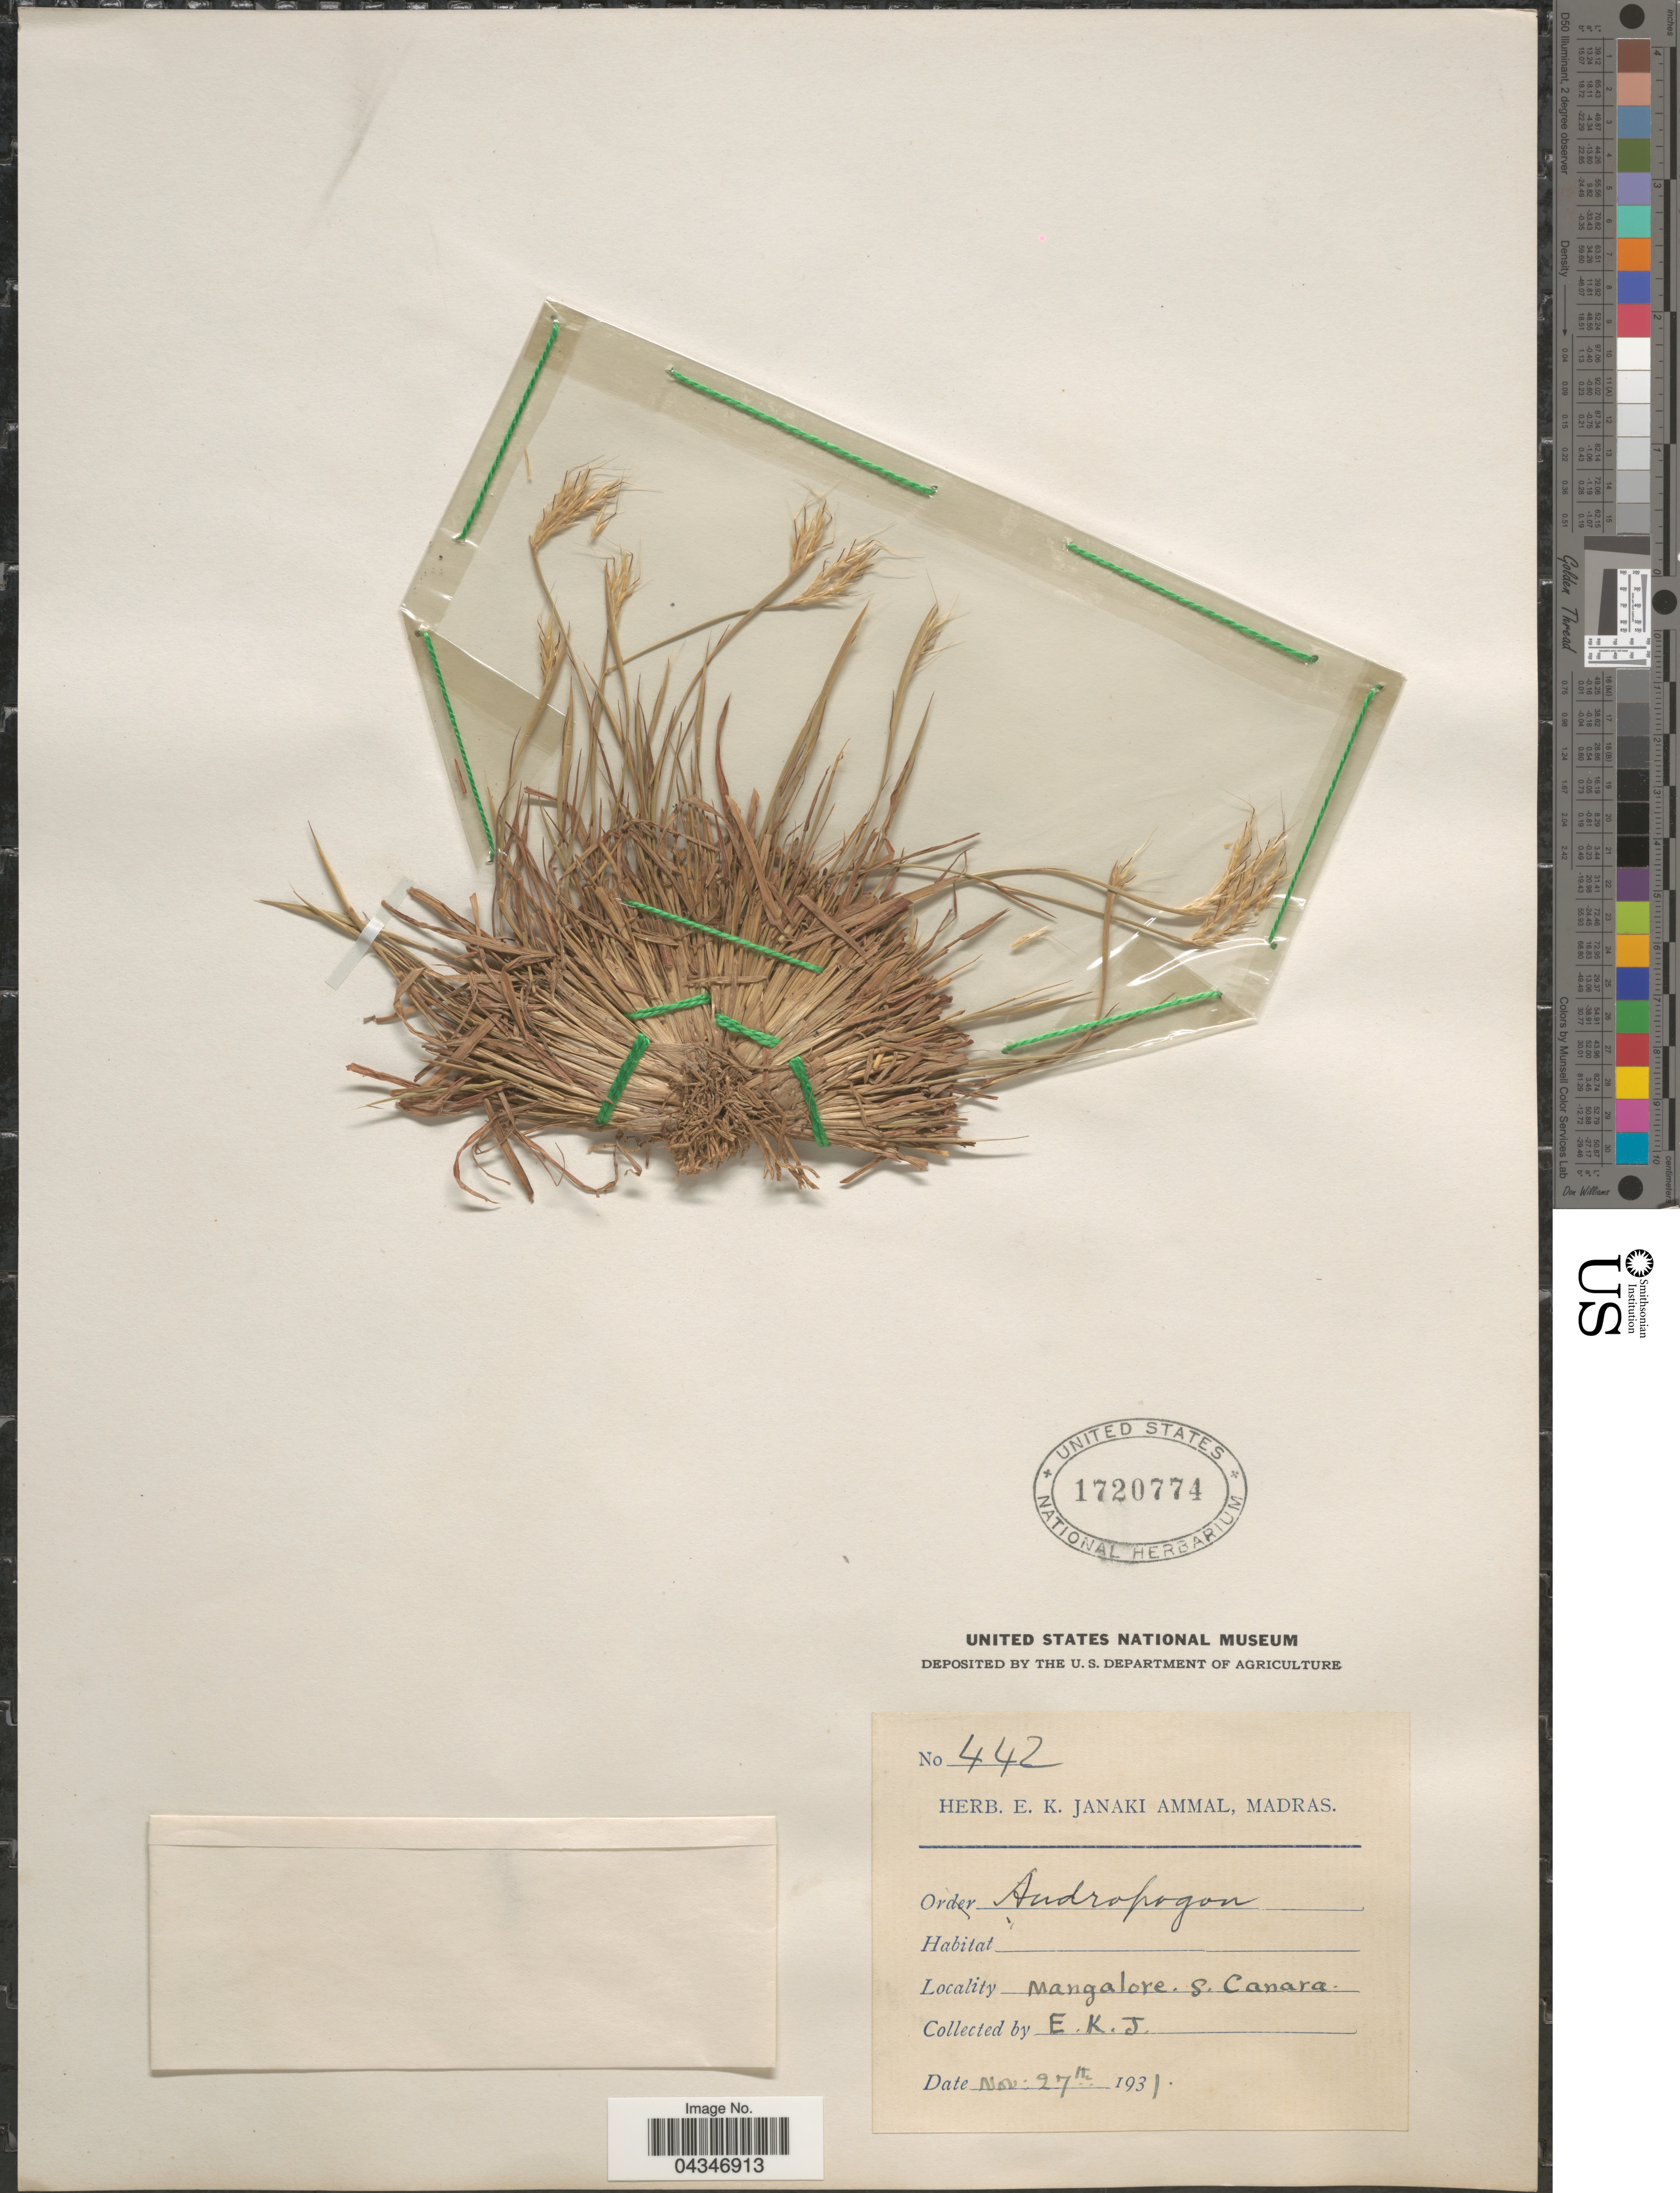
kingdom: Plantae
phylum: Tracheophyta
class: Liliopsida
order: Poales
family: Poaceae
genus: Andropogon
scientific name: Andropogon sp.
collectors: E. Janaki Ammal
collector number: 442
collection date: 1931-11-27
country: India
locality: Mangalore, S. Canara.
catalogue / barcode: US 1720774